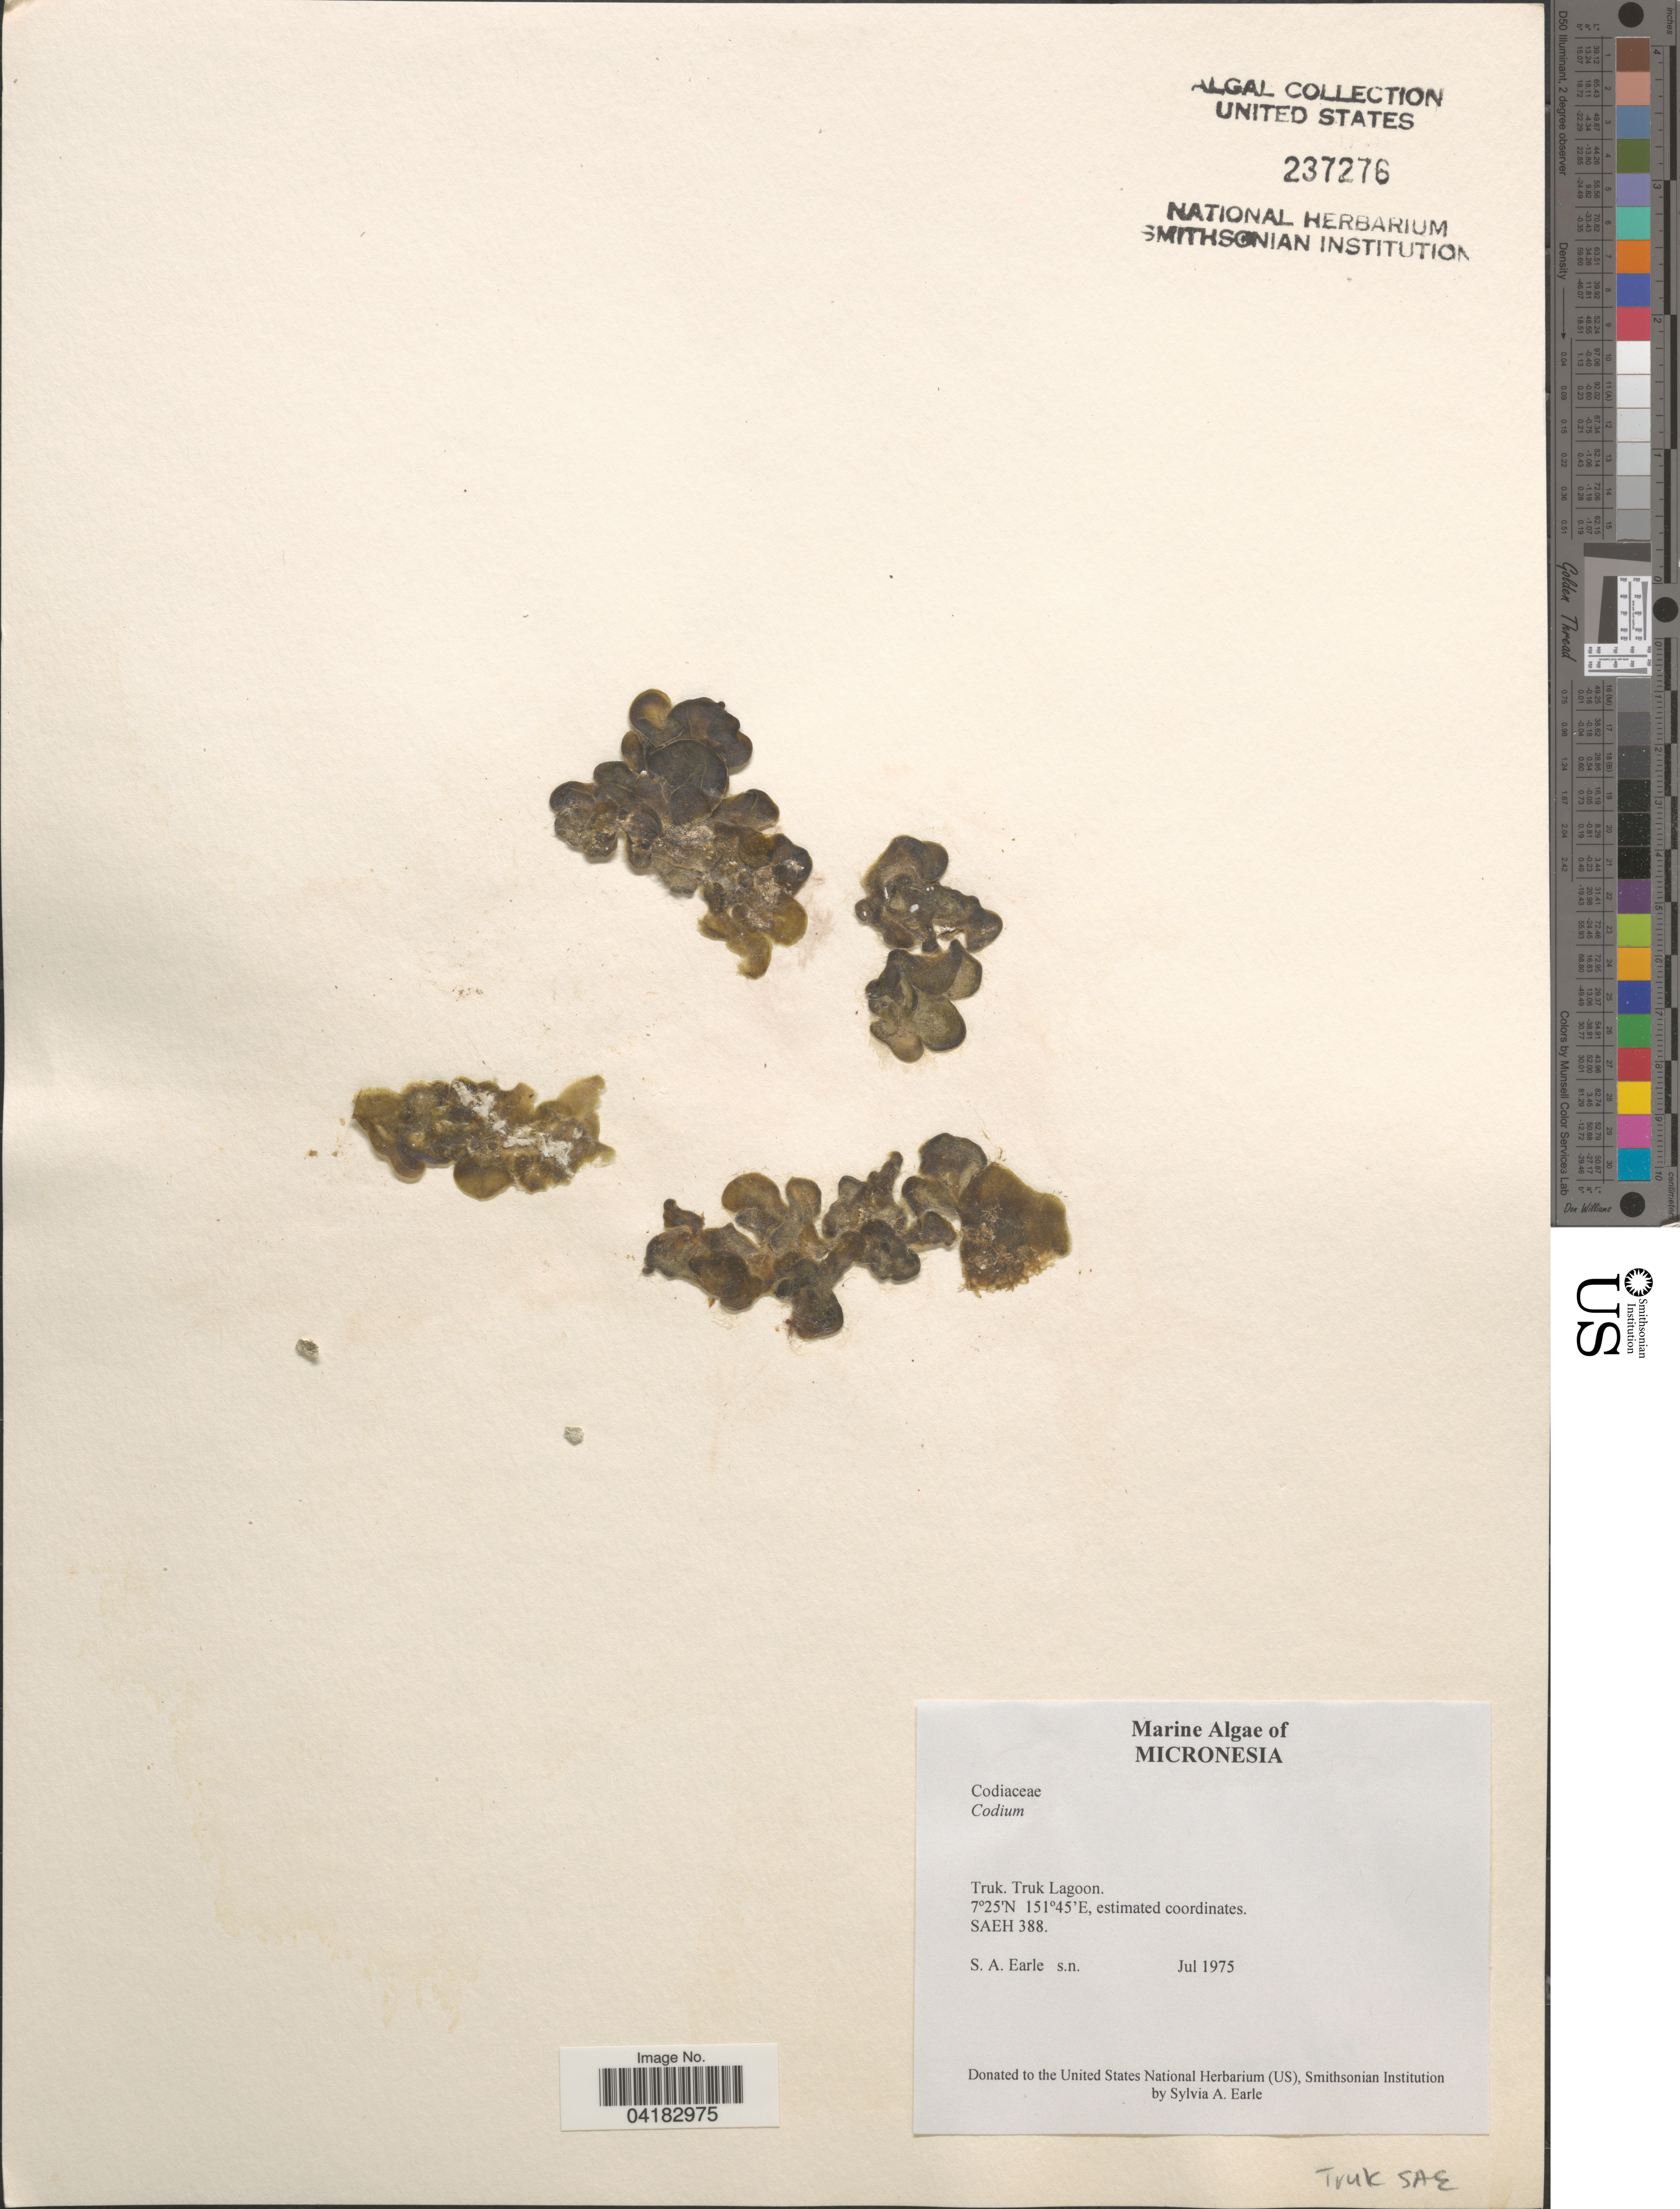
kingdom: Plantae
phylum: Chlorophyta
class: Ulvophyceae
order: Bryopsidales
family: Codiaceae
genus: Codium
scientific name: Codium sp.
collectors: S. A. Earle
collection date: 1975-07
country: Micronesia, Federated States of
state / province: Truk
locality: Micronesia. Truk Lagoon.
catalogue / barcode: US 237276